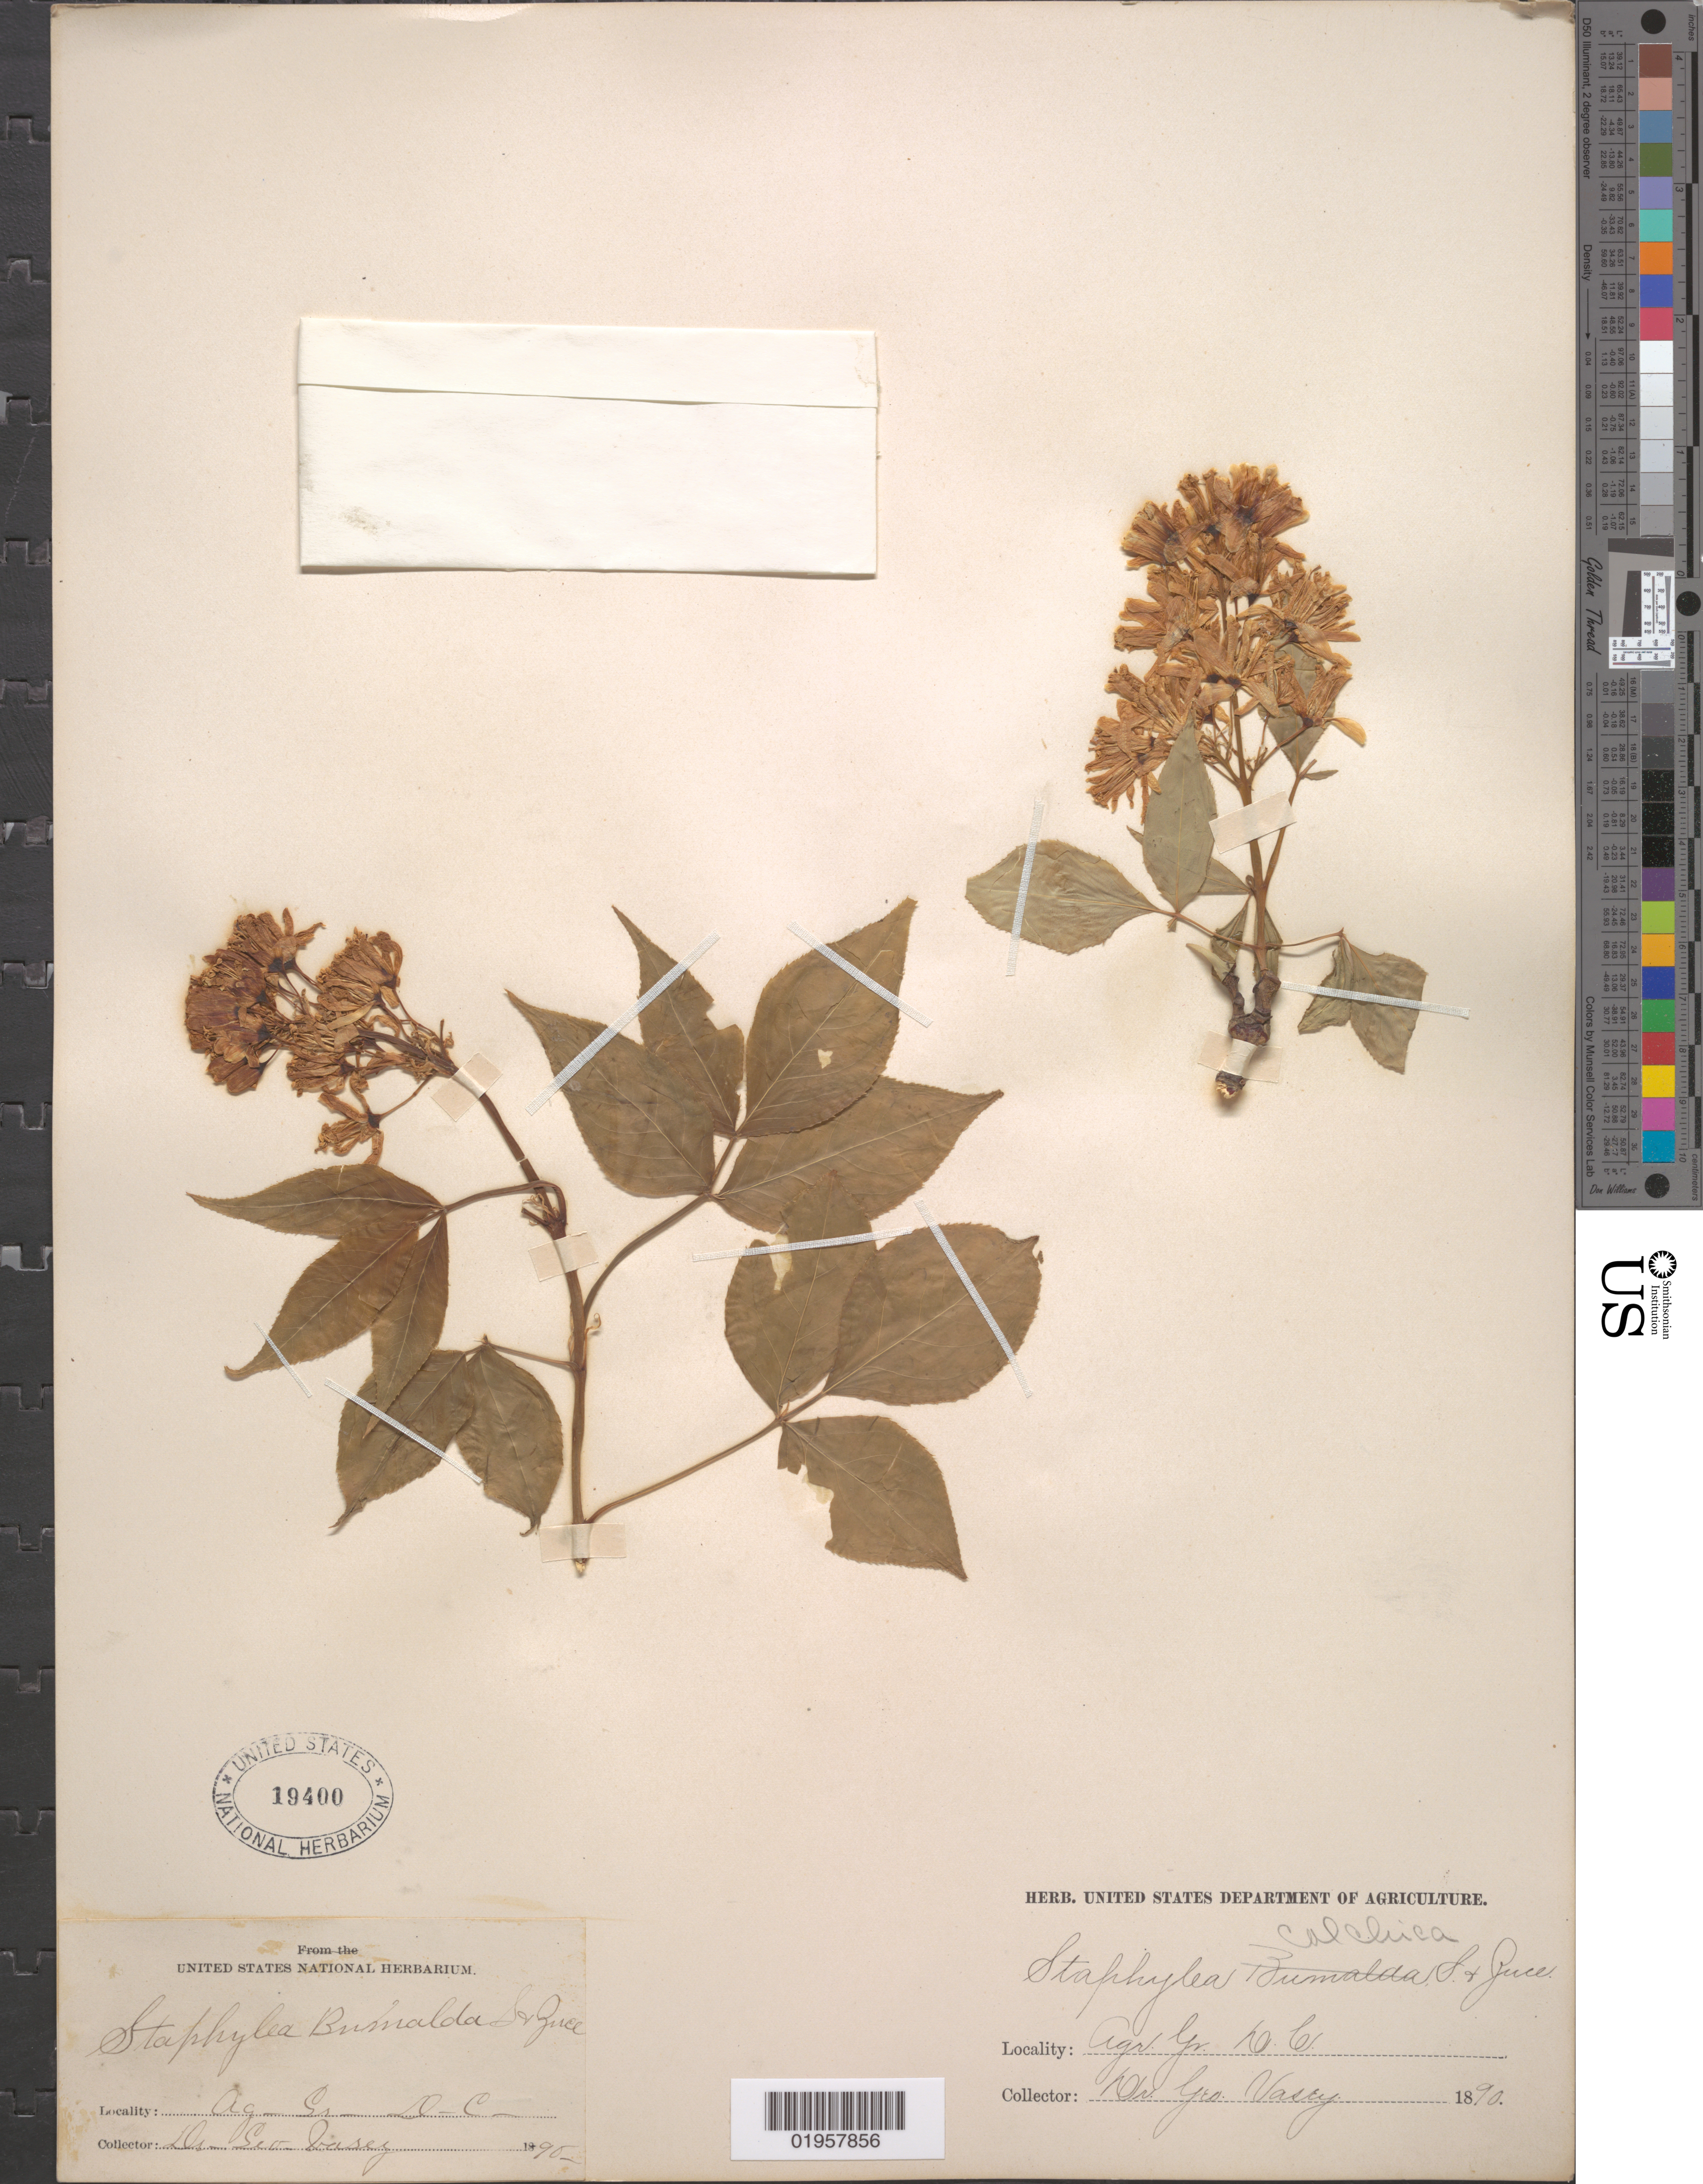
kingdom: Plantae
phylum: Tracheophyta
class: Magnoliopsida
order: Crossosomatales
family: Staphyleaceae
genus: Staphylea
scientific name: Staphylea colchica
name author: Steven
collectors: G. Vasey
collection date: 1890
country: United States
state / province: District of Columbia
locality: Agricultural Grounds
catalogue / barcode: US 19400